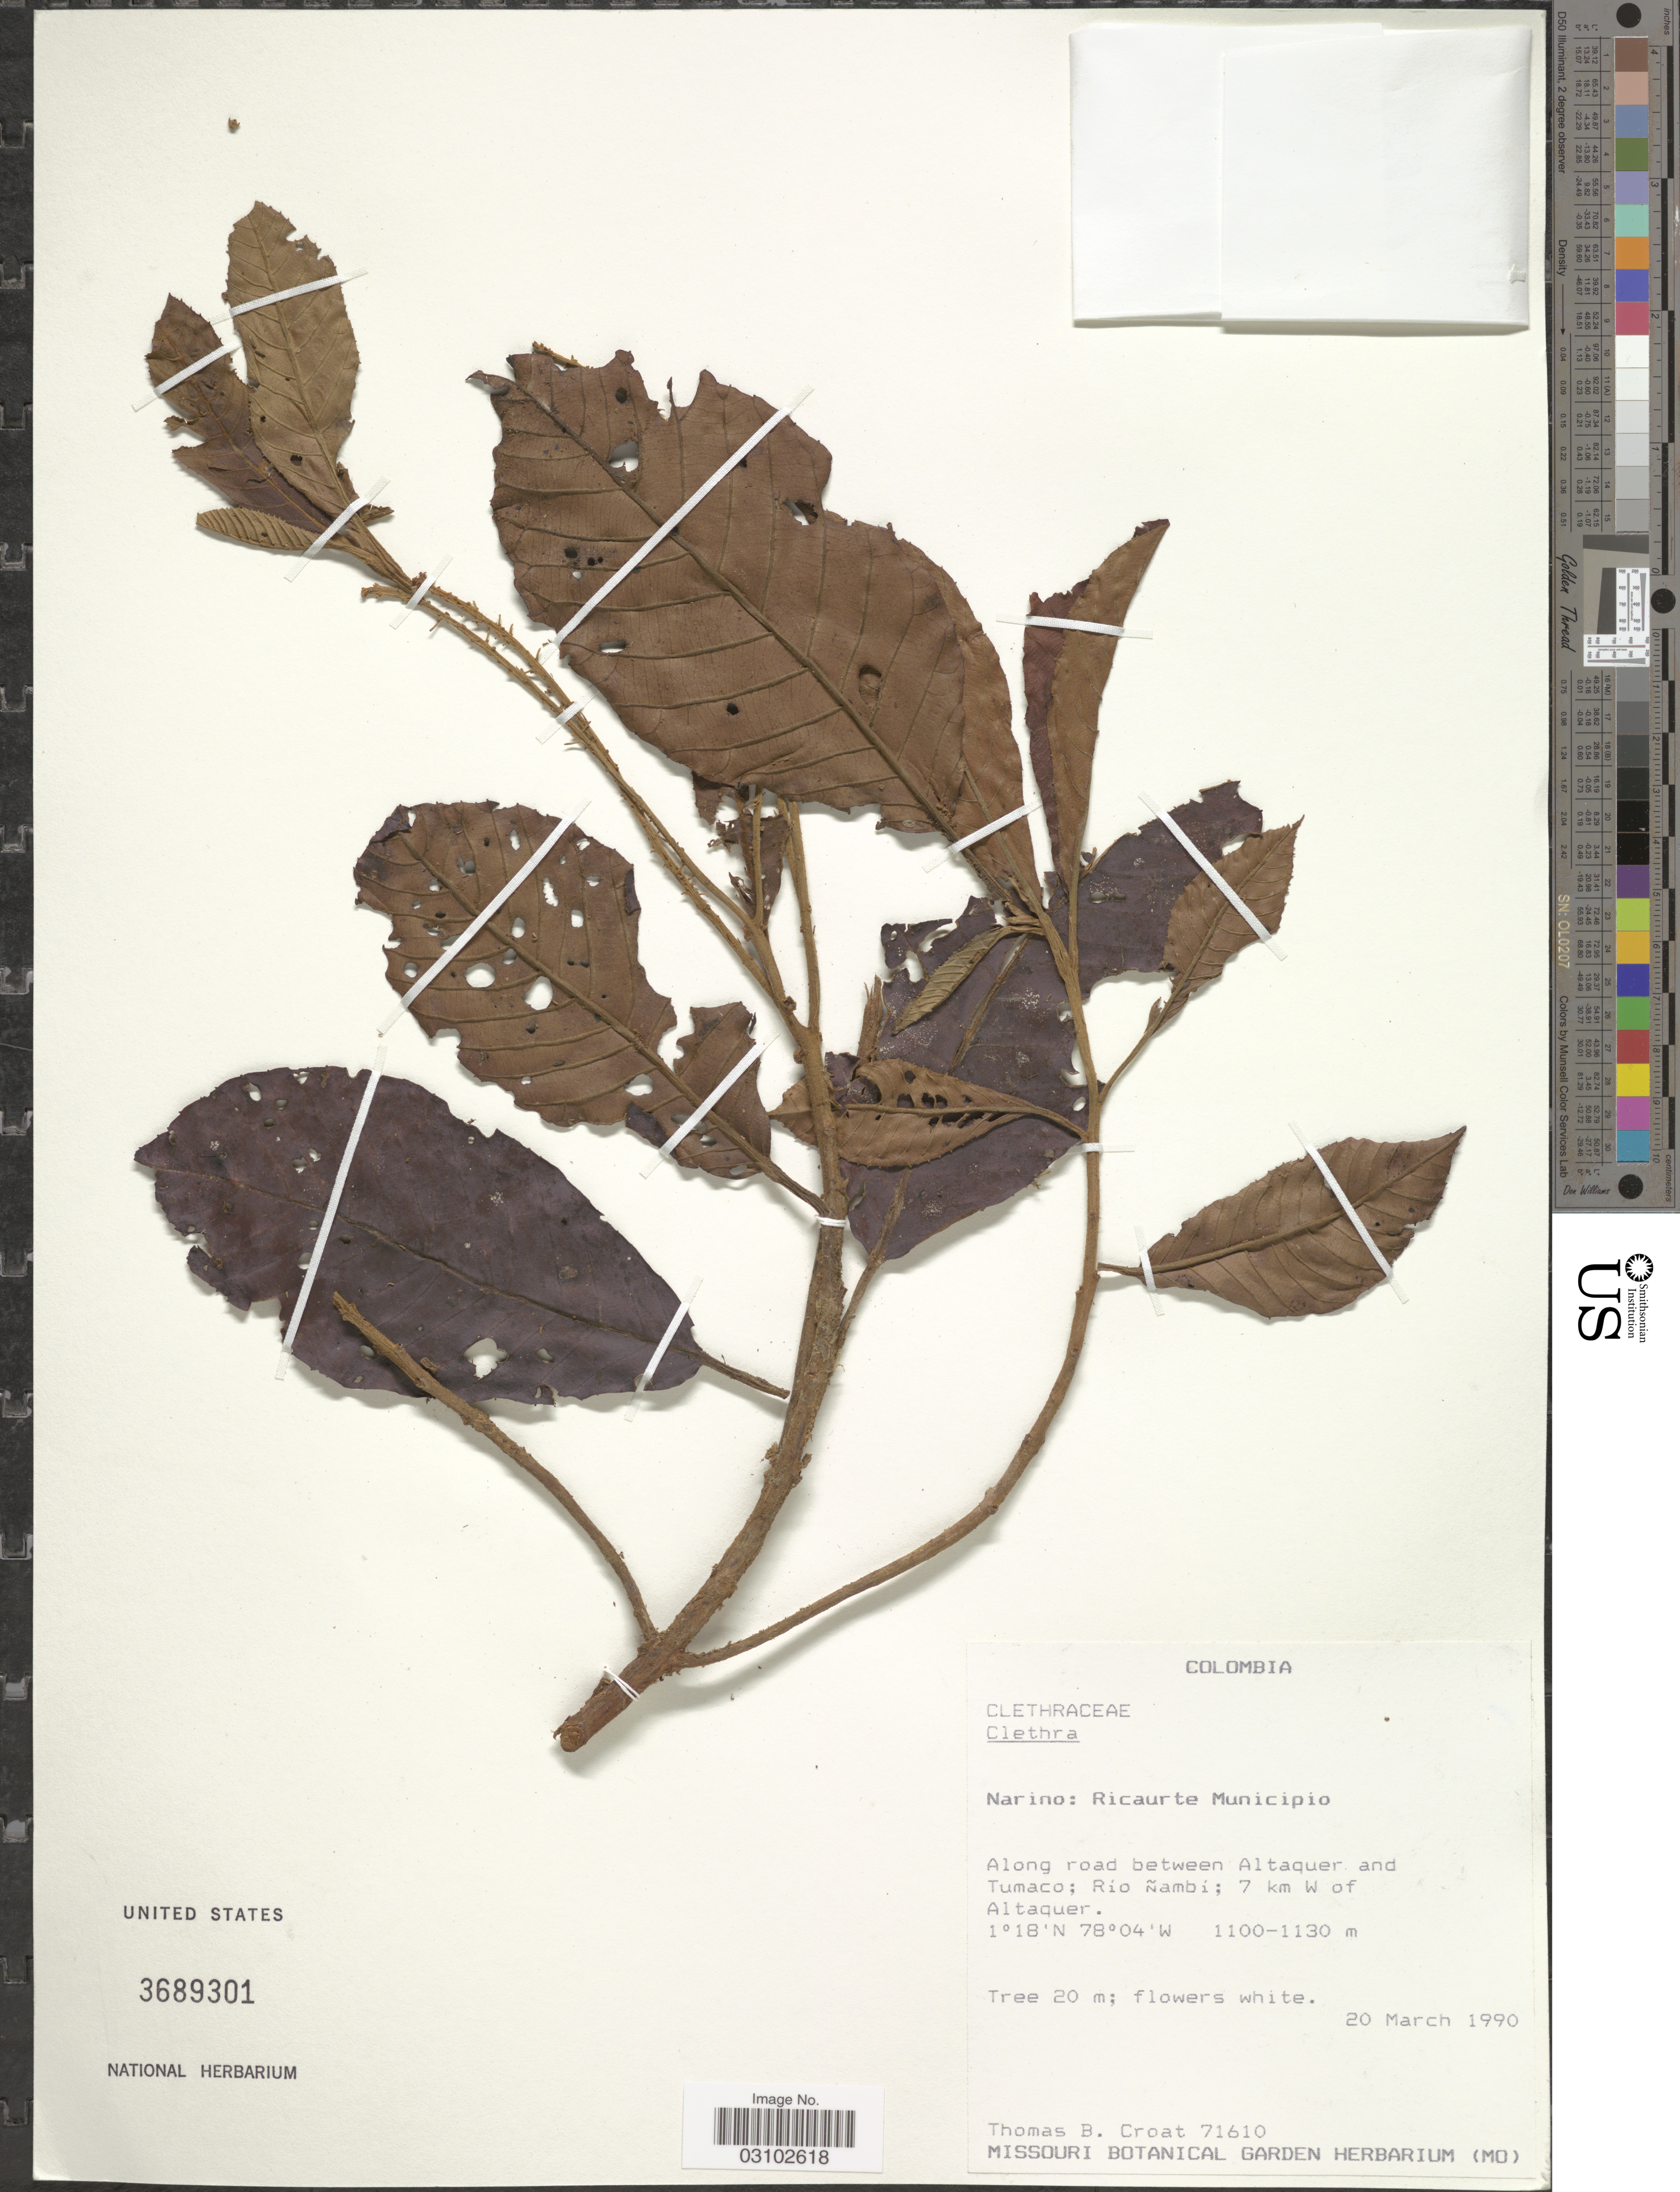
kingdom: Plantae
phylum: Tracheophyta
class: Magnoliopsida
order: Ericales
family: Clethraceae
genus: Clethra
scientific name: Clethra sp.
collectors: T. B. Croat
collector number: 71610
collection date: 1990-03-20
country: Colombia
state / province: Nariño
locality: Ricaurte Municipio. Along road between Altaquer and Tumaco; Río Ñambí; 7 km W of Altaquer.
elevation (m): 1100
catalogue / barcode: US 3689301